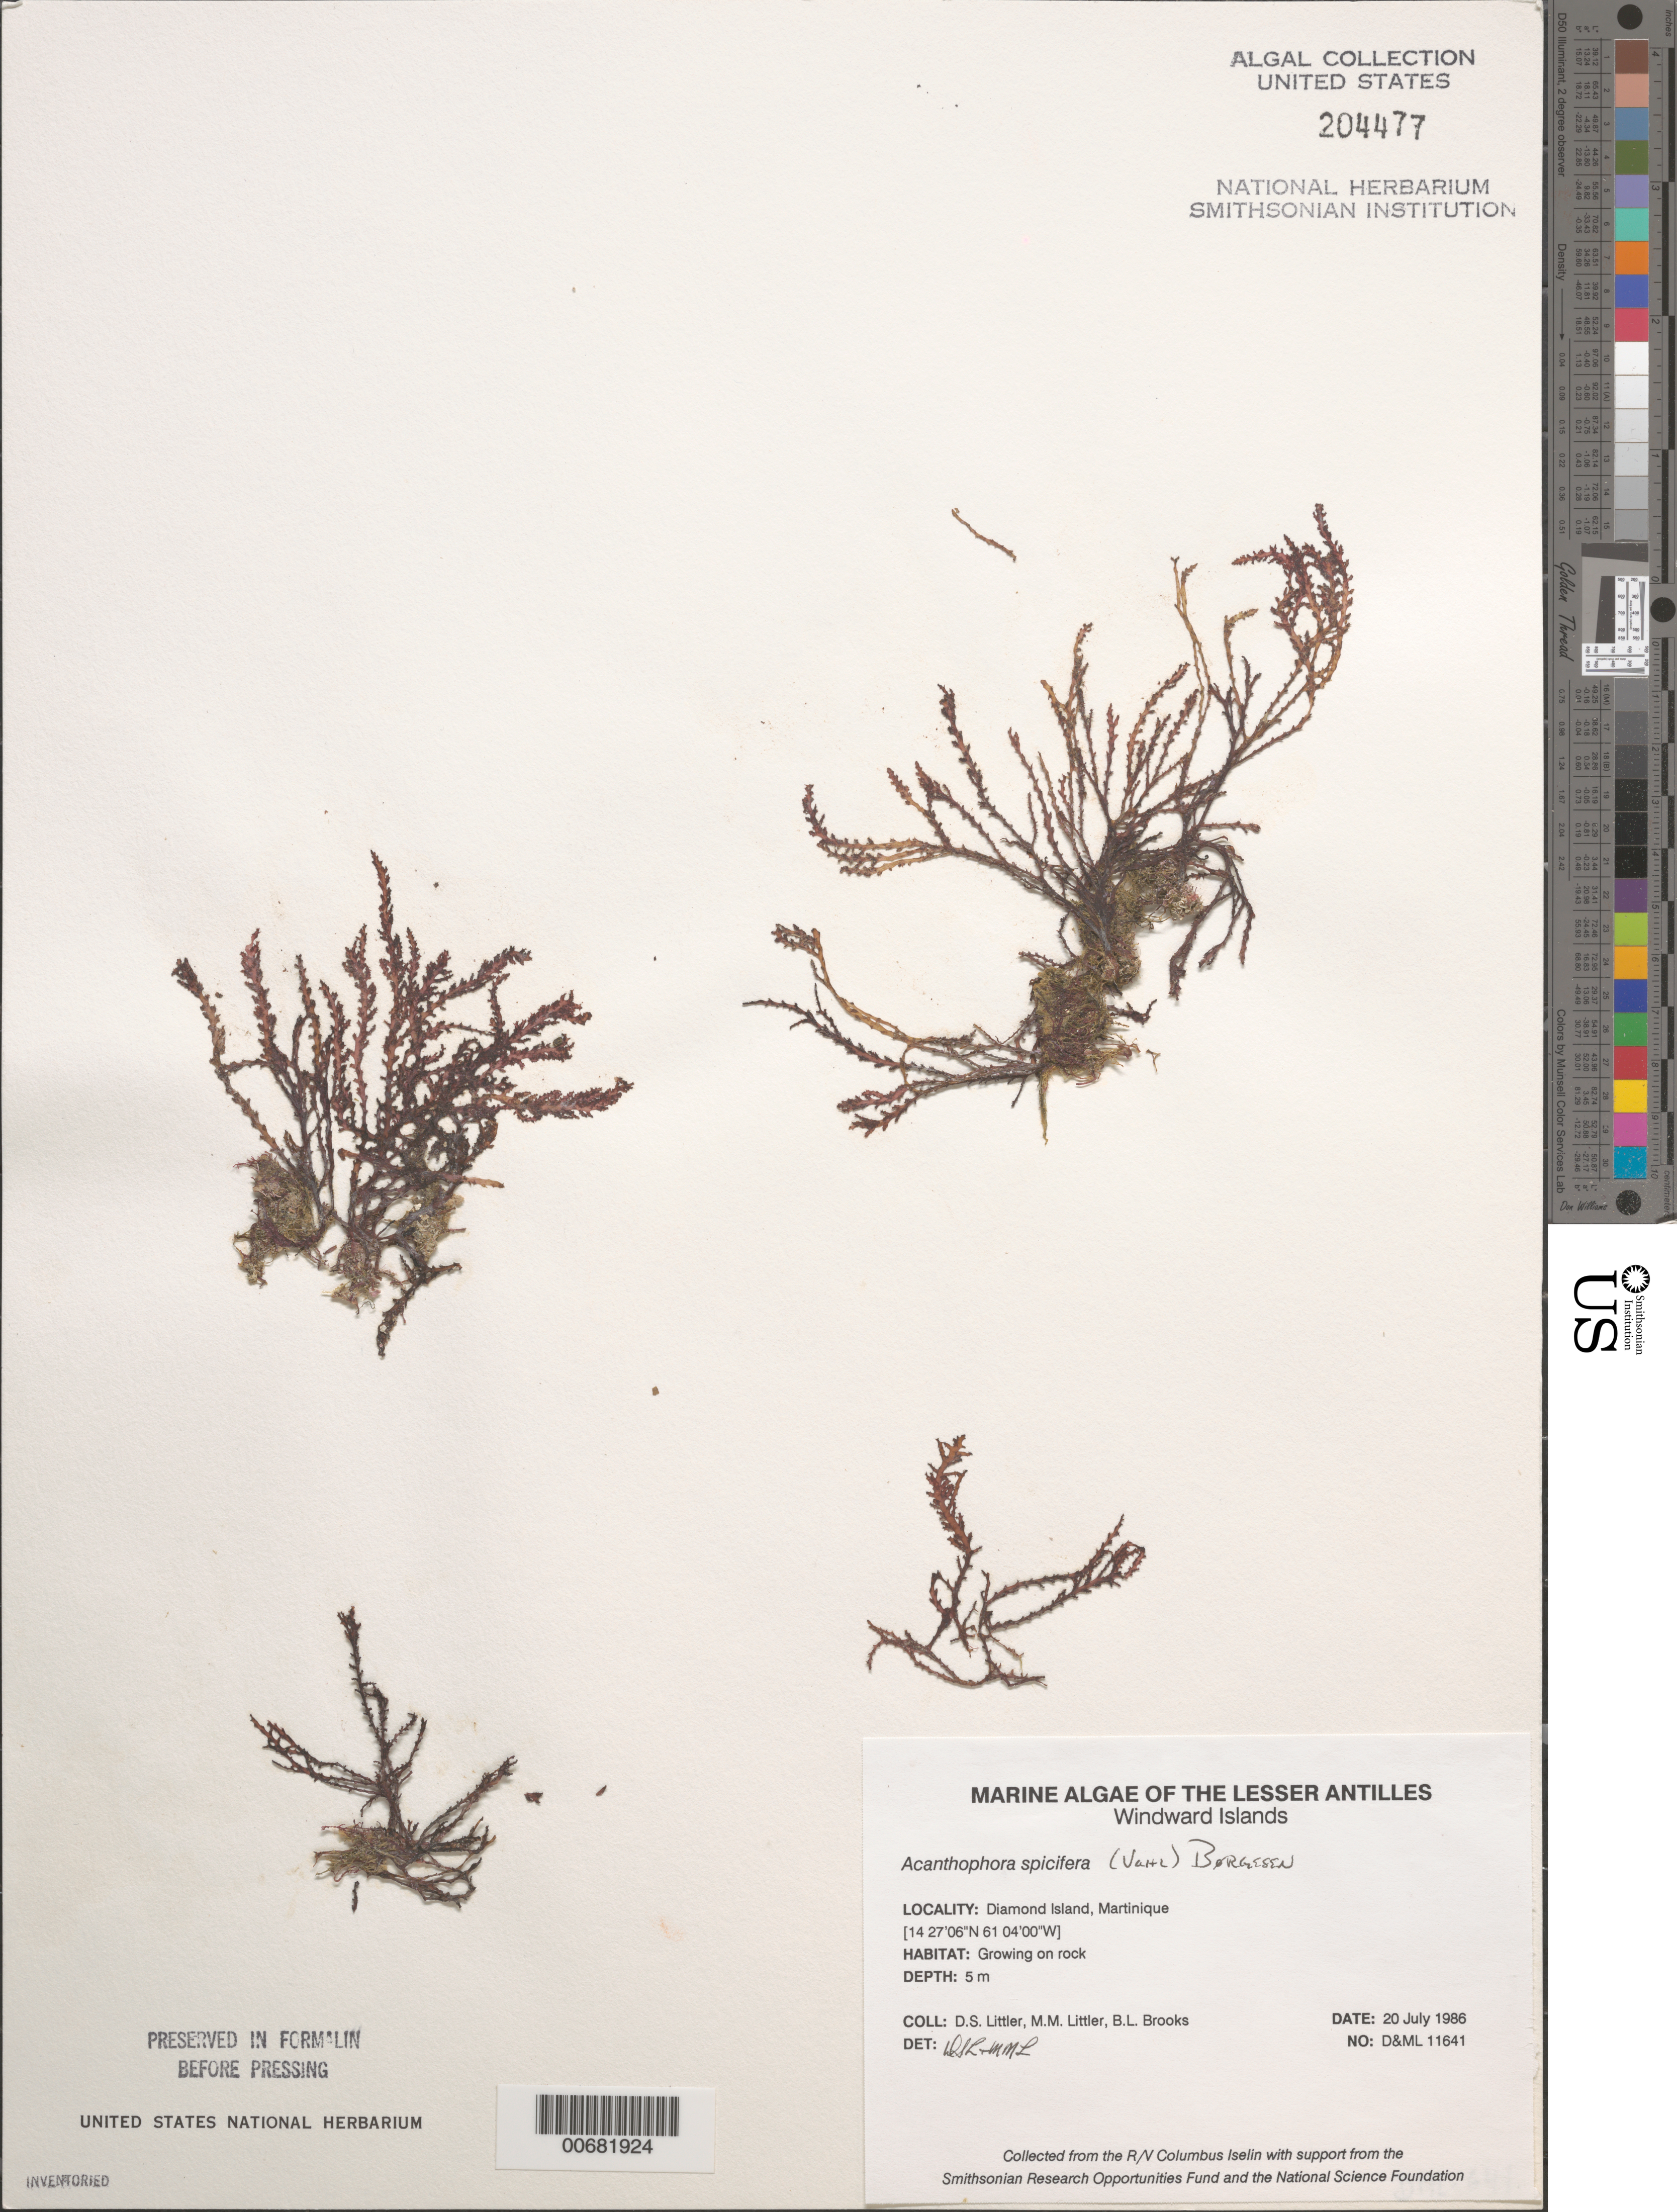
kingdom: Plantae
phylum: Rhodophyta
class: Florideophyceae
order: Ceramiales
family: Rhodomelaceae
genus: Acanthophora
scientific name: Acanthophora spicifera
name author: (Vahl) Børgesen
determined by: Littler, D. S.; Littler, M. M.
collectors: D. S. Littler, M. M. Littler & B. Brooks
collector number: D&ML 11641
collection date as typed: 20 Jul 1986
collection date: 1986-07-20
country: Martinique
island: Diamond Island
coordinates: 14 27' 06" N, 61 04' 00" W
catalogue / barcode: US 204477